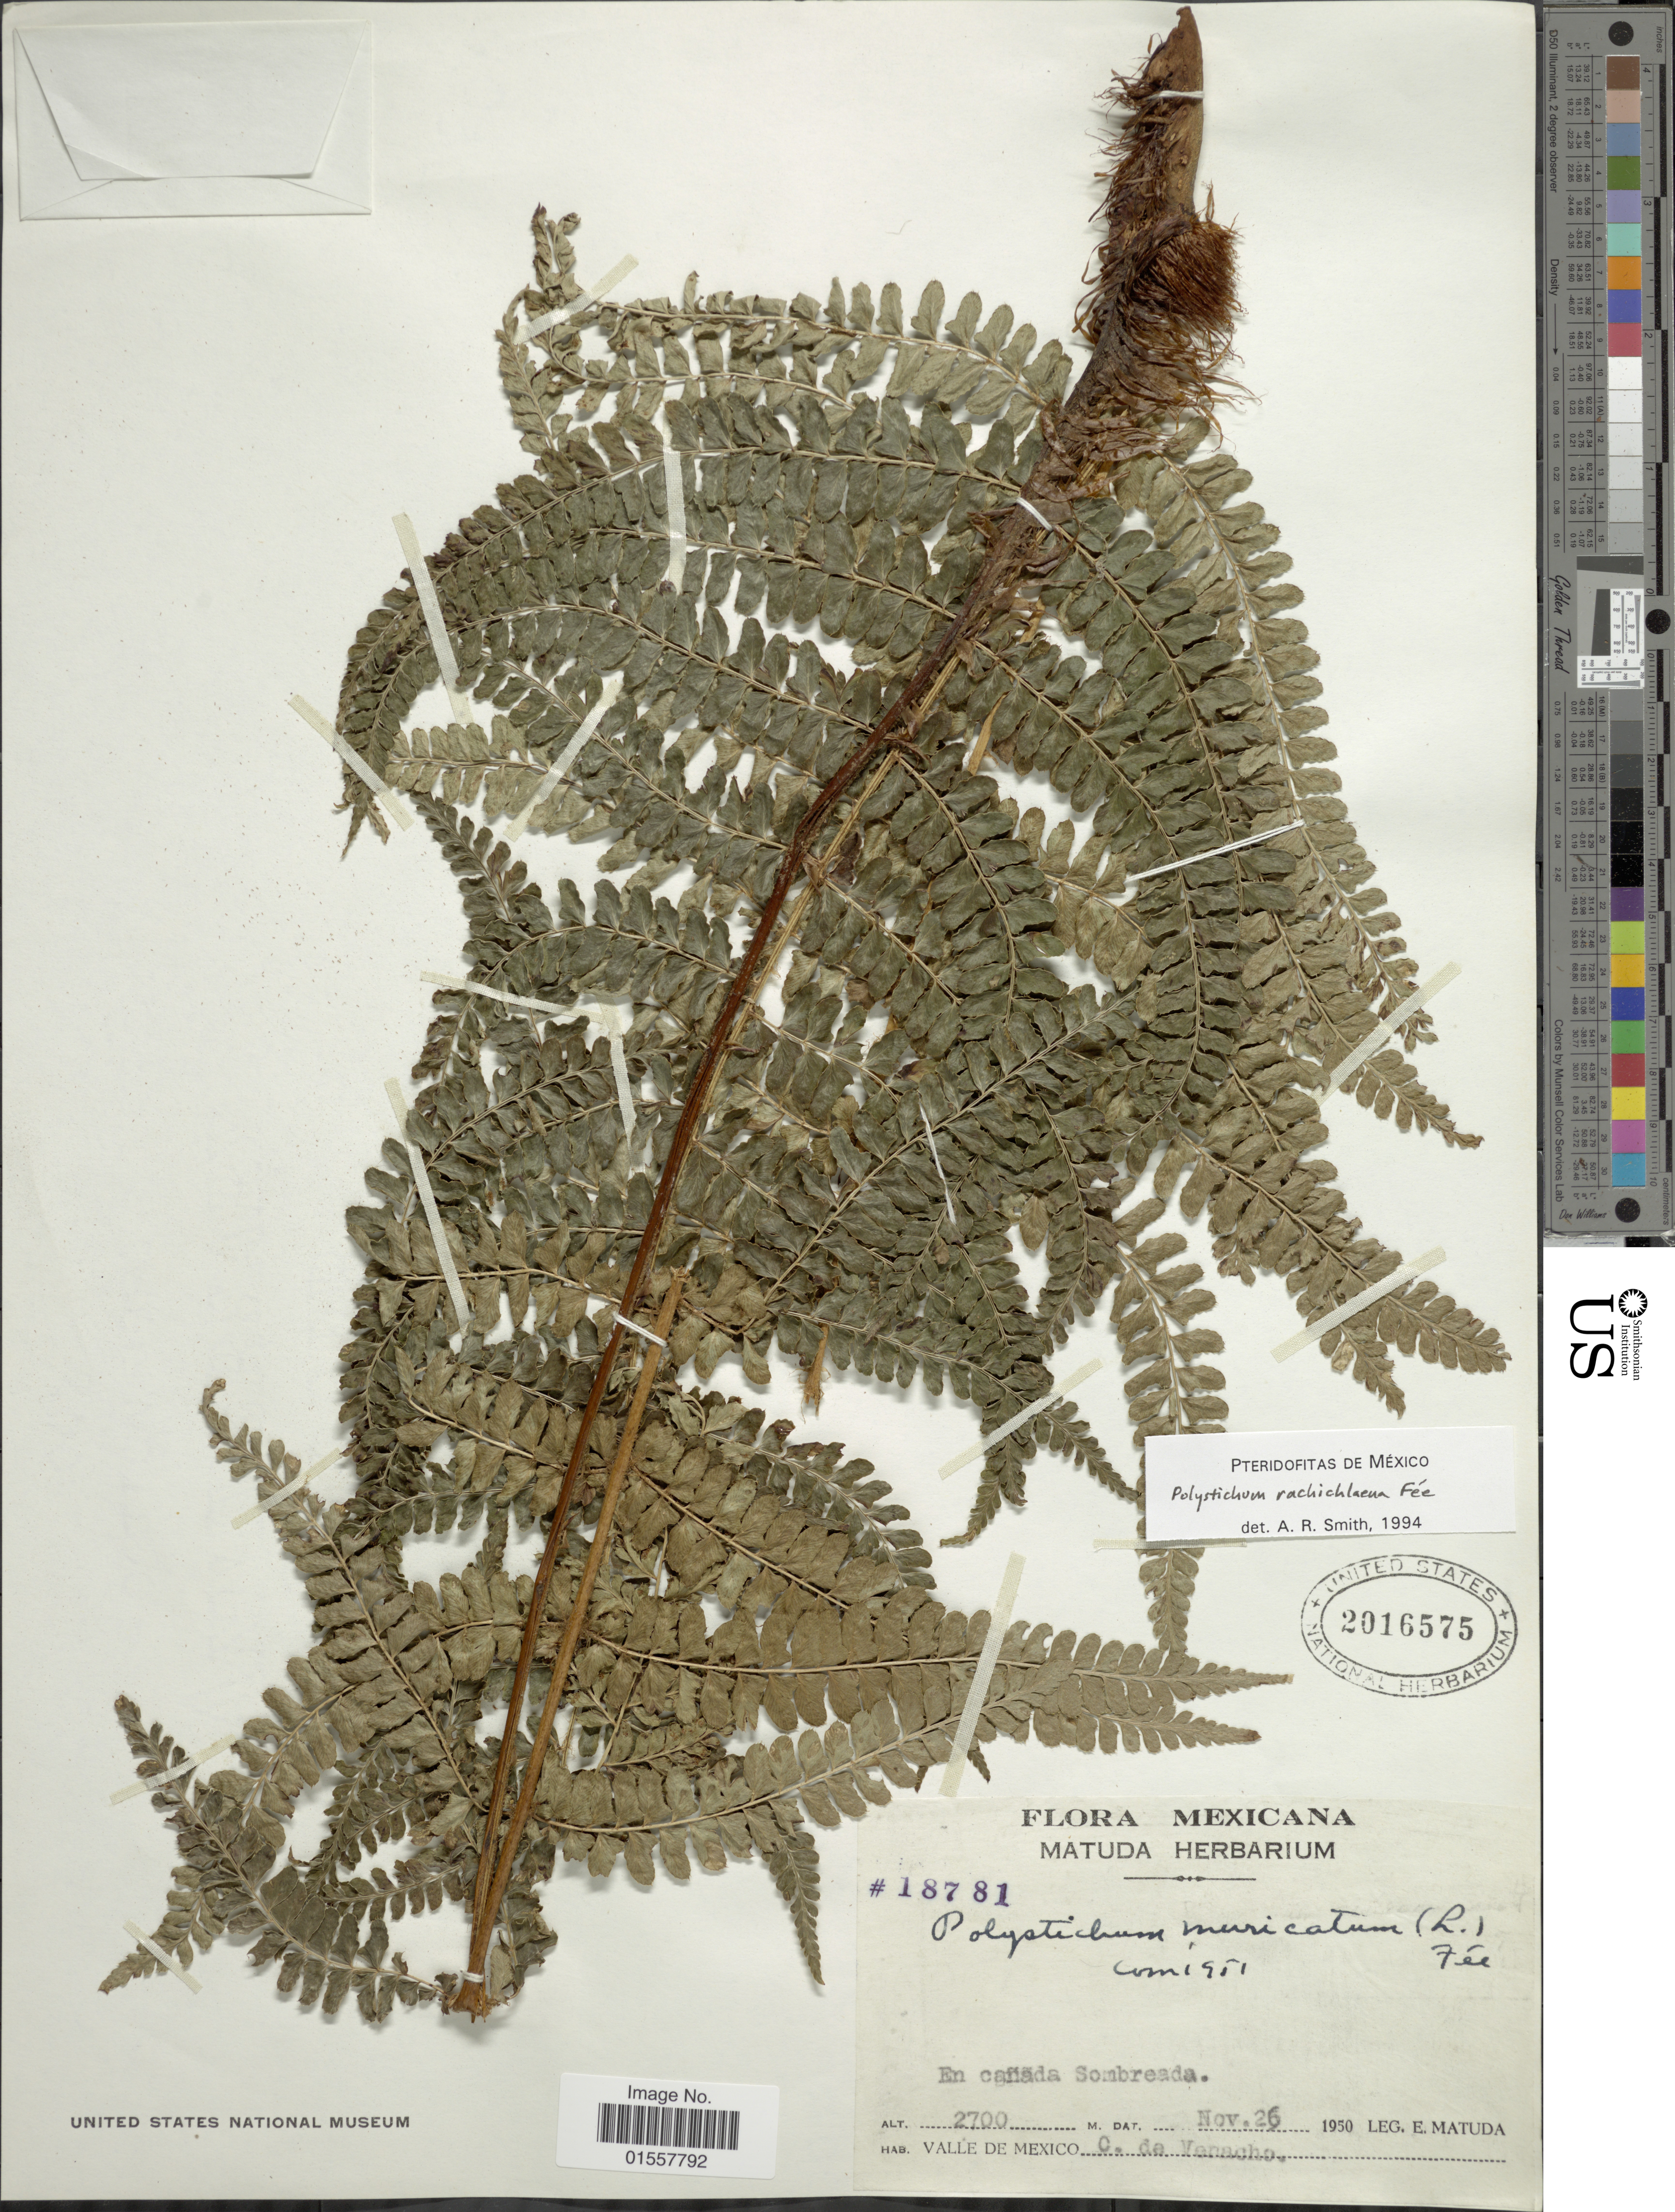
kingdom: Plantae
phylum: Tracheophyta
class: Polypodiopsida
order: Polypodiales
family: Dryopteridaceae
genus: Polystichum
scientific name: Polystichum rachichlaena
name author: Fée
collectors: E. Matuda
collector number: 18781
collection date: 1950-11-26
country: Mexico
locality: Mexicana, en canada Sombreada, Valle de Mexico, C. de Venacho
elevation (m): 2700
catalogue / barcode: US 2016575